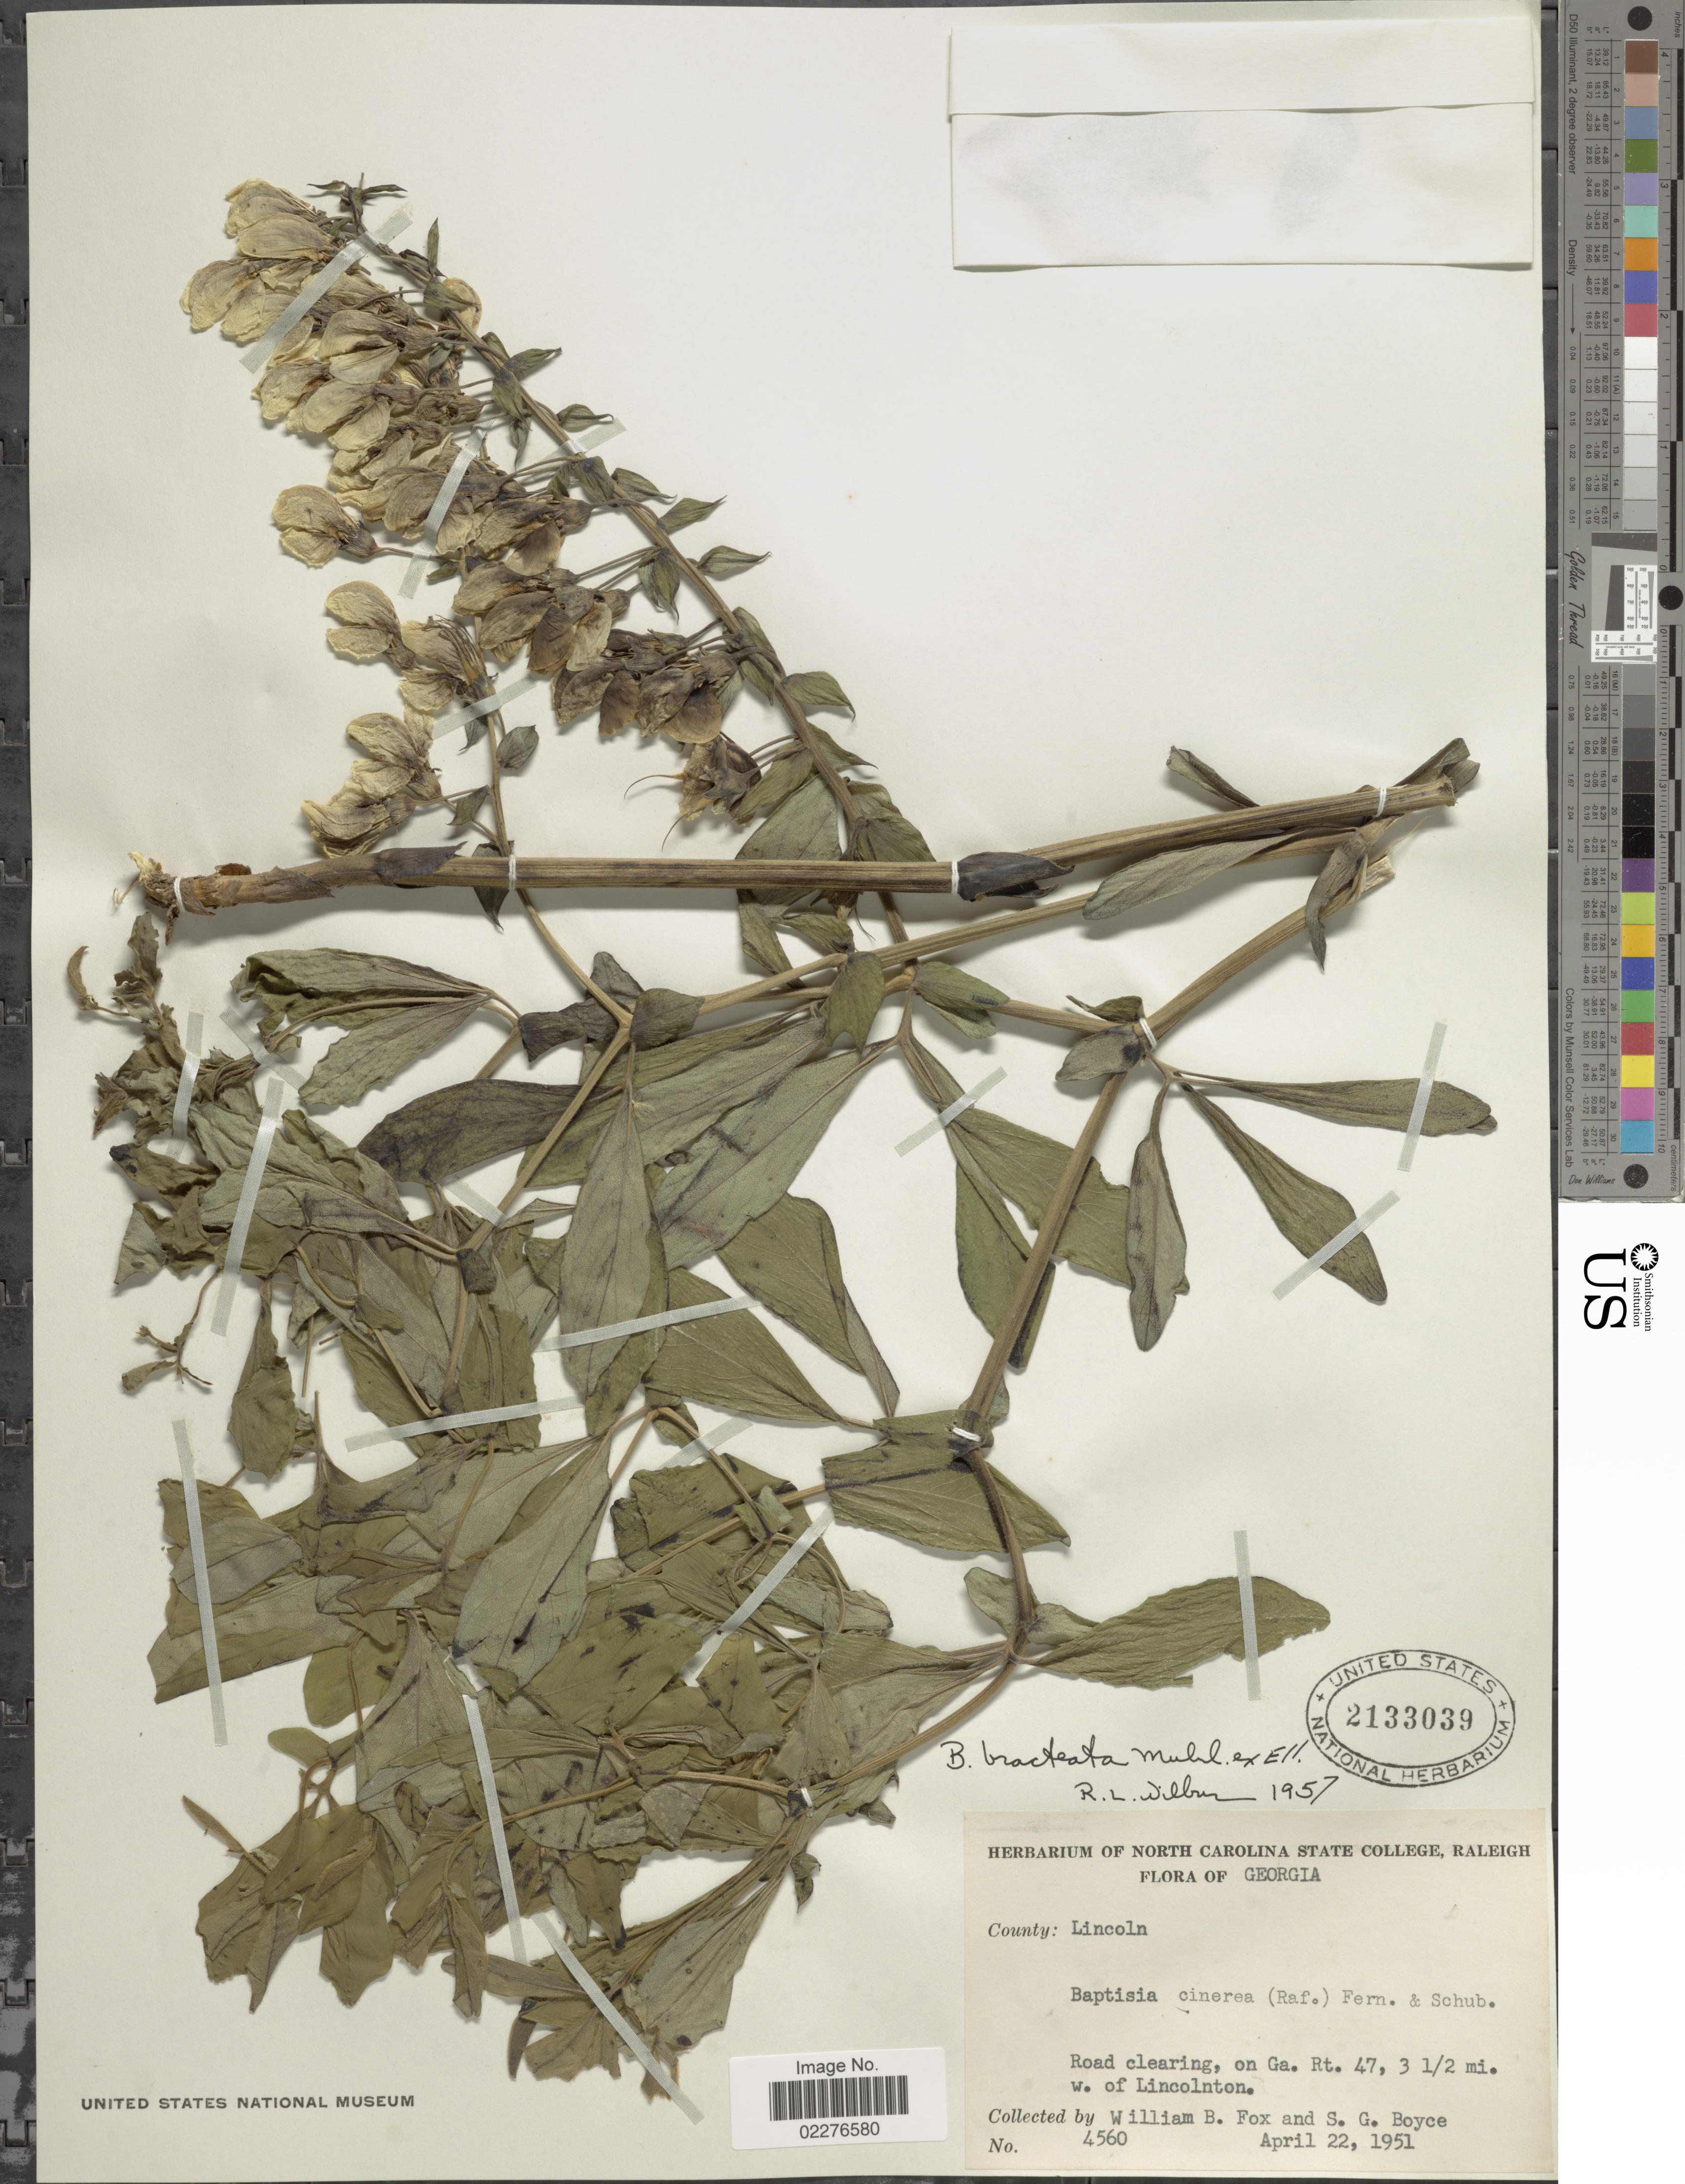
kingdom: Plantae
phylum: Tracheophyta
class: Magnoliopsida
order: Fabales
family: Fabaceae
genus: Baptisia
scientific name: Baptisia bracteata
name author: Muhl. ex Elliot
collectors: W. B. Fox & S. Boyce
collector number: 4560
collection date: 1951-04-22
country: United States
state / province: Georgia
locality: Lincoln, Road clearing, on Ga. Rt. 47, 3 1/2 mi. w. of Lincolnton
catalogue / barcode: US 2133039